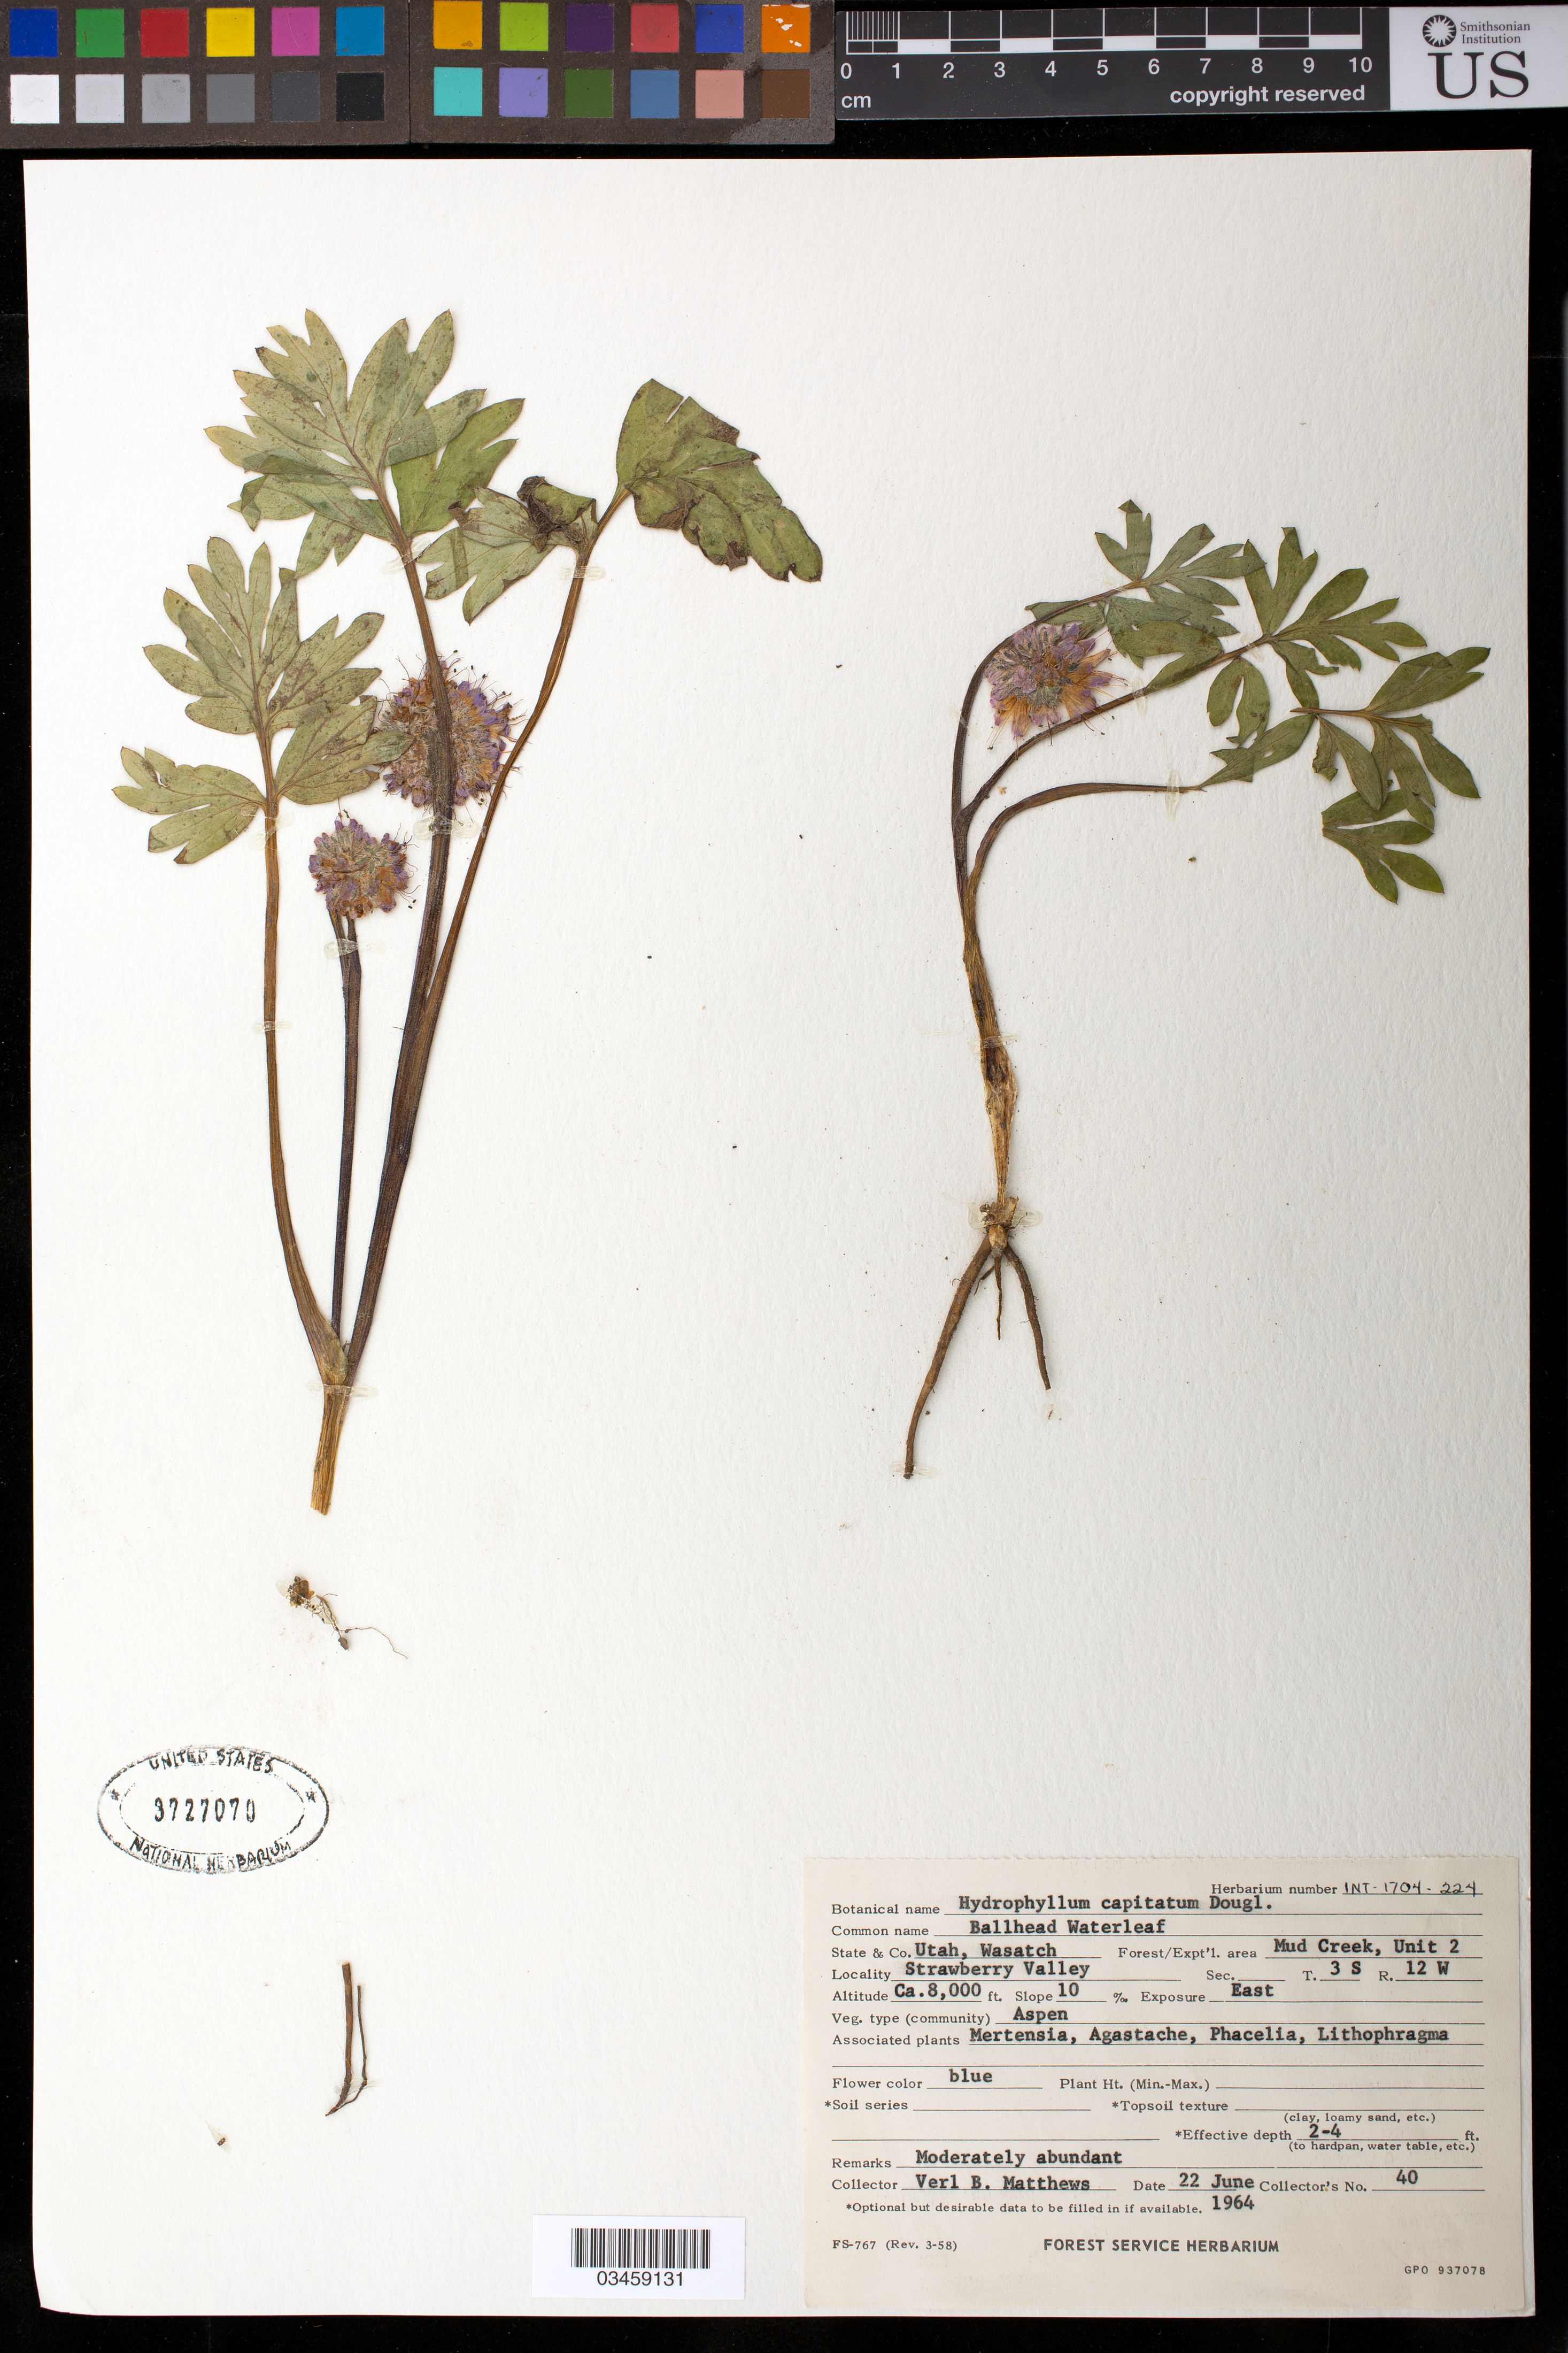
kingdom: Plantae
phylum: Tracheophyta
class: Magnoliopsida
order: Boraginales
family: Hydrophyllaceae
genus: Hydrophyllum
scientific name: Hydrophyllum capitatum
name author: Douglas ex Benth.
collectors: V. Matthews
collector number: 40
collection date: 1964-06-22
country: United States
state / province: Utah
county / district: Wasatch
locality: Mud Creek, Strawberry Valley, Unit 2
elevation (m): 2438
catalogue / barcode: US 3727070